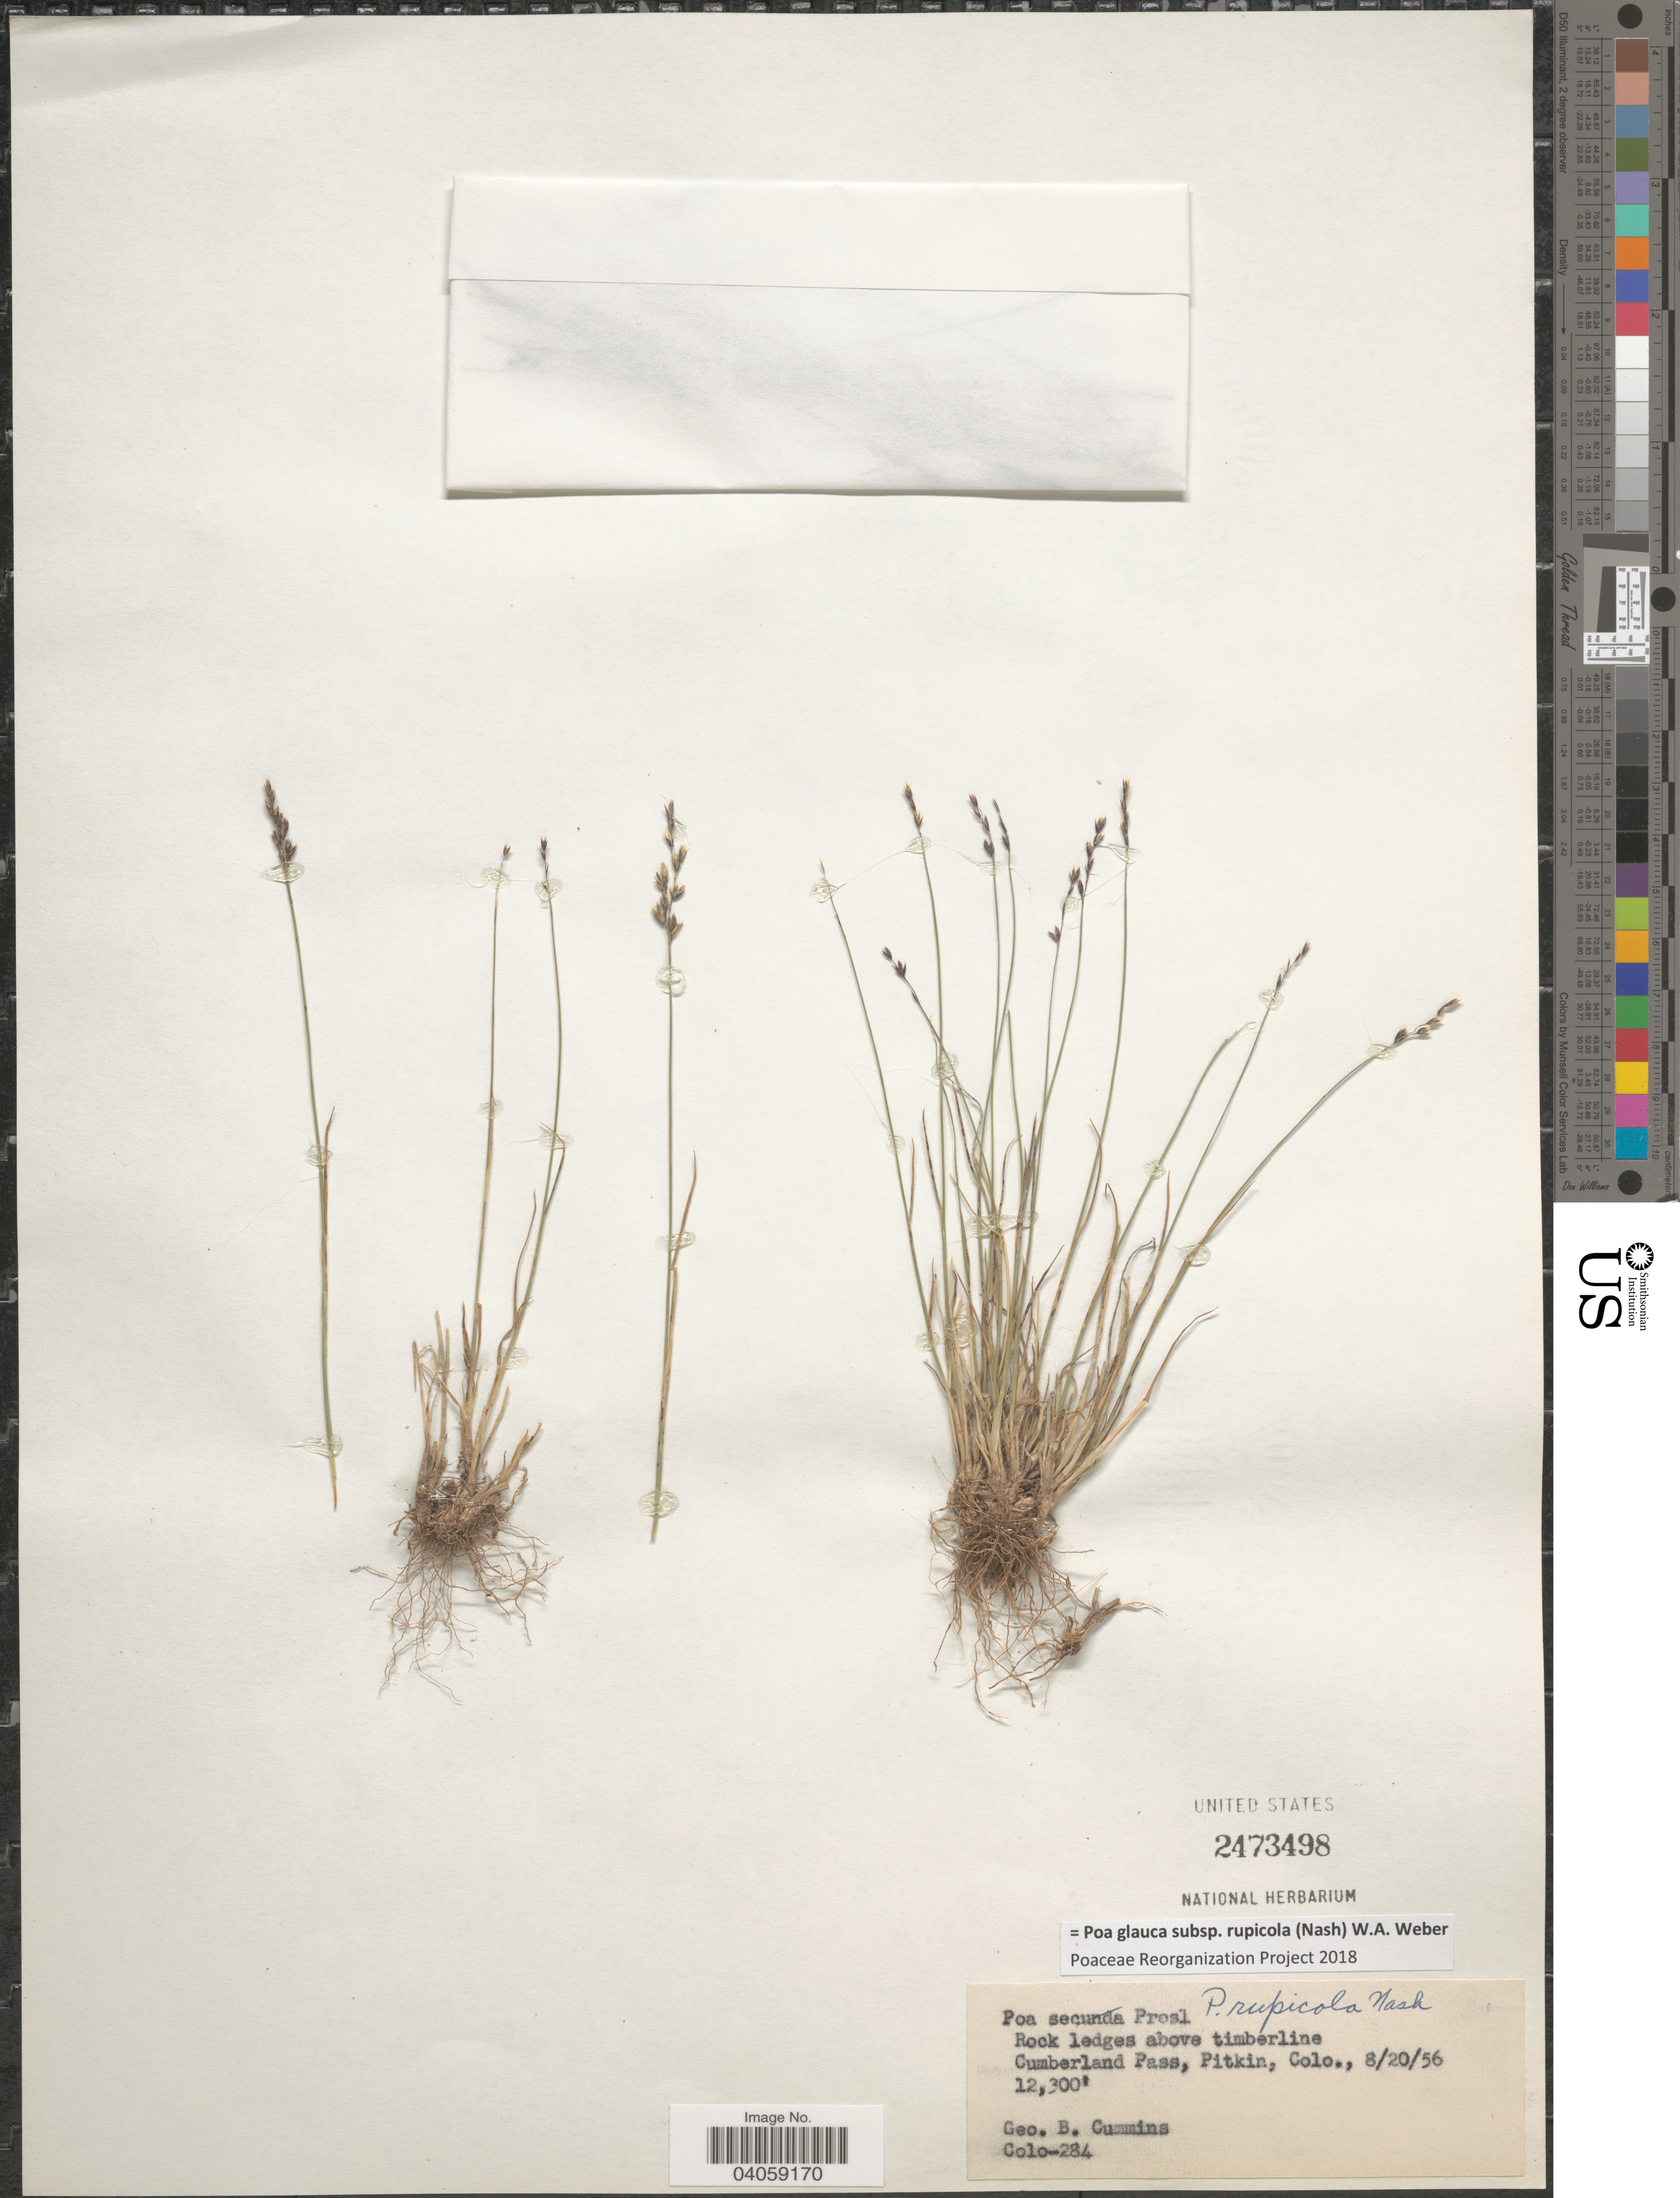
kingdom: Plantae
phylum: Tracheophyta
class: Liliopsida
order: Poales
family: Poaceae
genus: Poa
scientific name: Poa glauca subsp. rupicola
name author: (Nash) W.A. Weber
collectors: G. Cummins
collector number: Colo-284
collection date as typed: Transcribed d/m/y: 20/8/56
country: United States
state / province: Colorado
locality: Rock ledges above timberline, Cumberland Pass, Pitkin.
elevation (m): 3749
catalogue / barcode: US 2473498